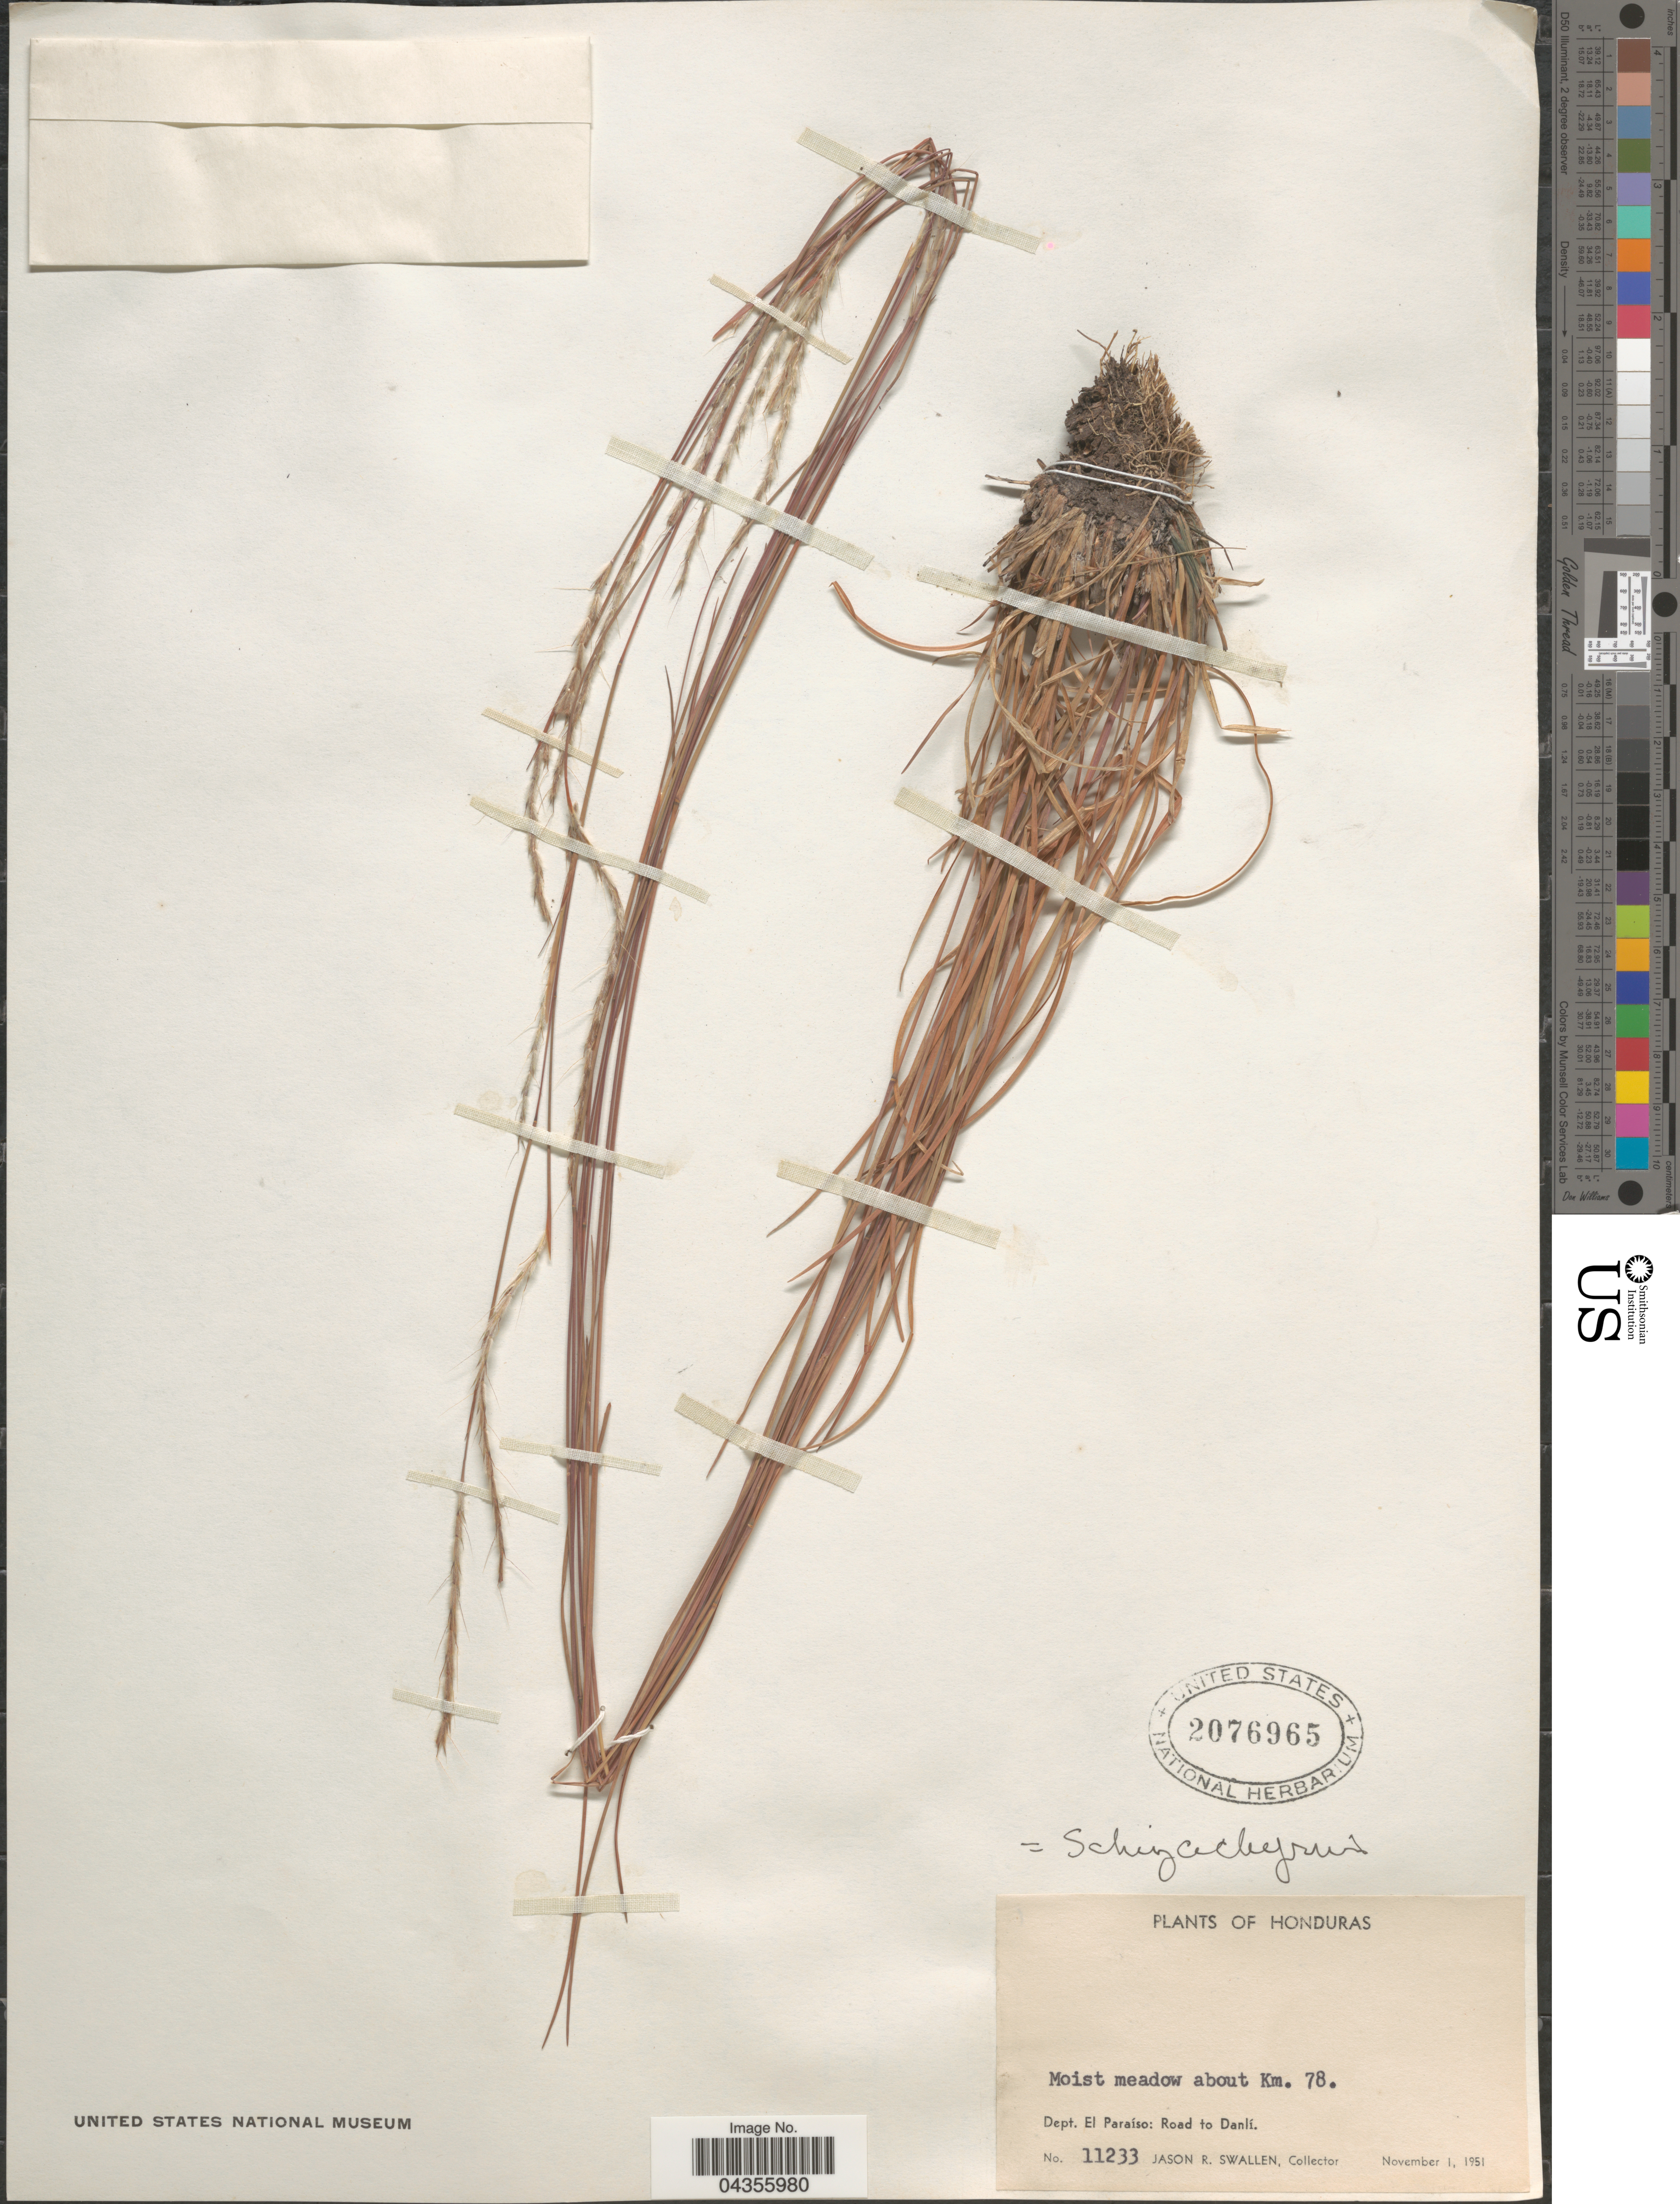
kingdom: Plantae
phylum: Tracheophyta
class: Liliopsida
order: Poales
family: Poaceae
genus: Schizachyrium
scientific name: Schizachyrium sp.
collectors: J. R. Swallen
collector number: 11233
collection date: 1951-11-01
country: Honduras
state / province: El Paraiso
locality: Moist meadow about Km. 78. Dept. El Paraíso: Road to Danlí.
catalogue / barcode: US 2076965